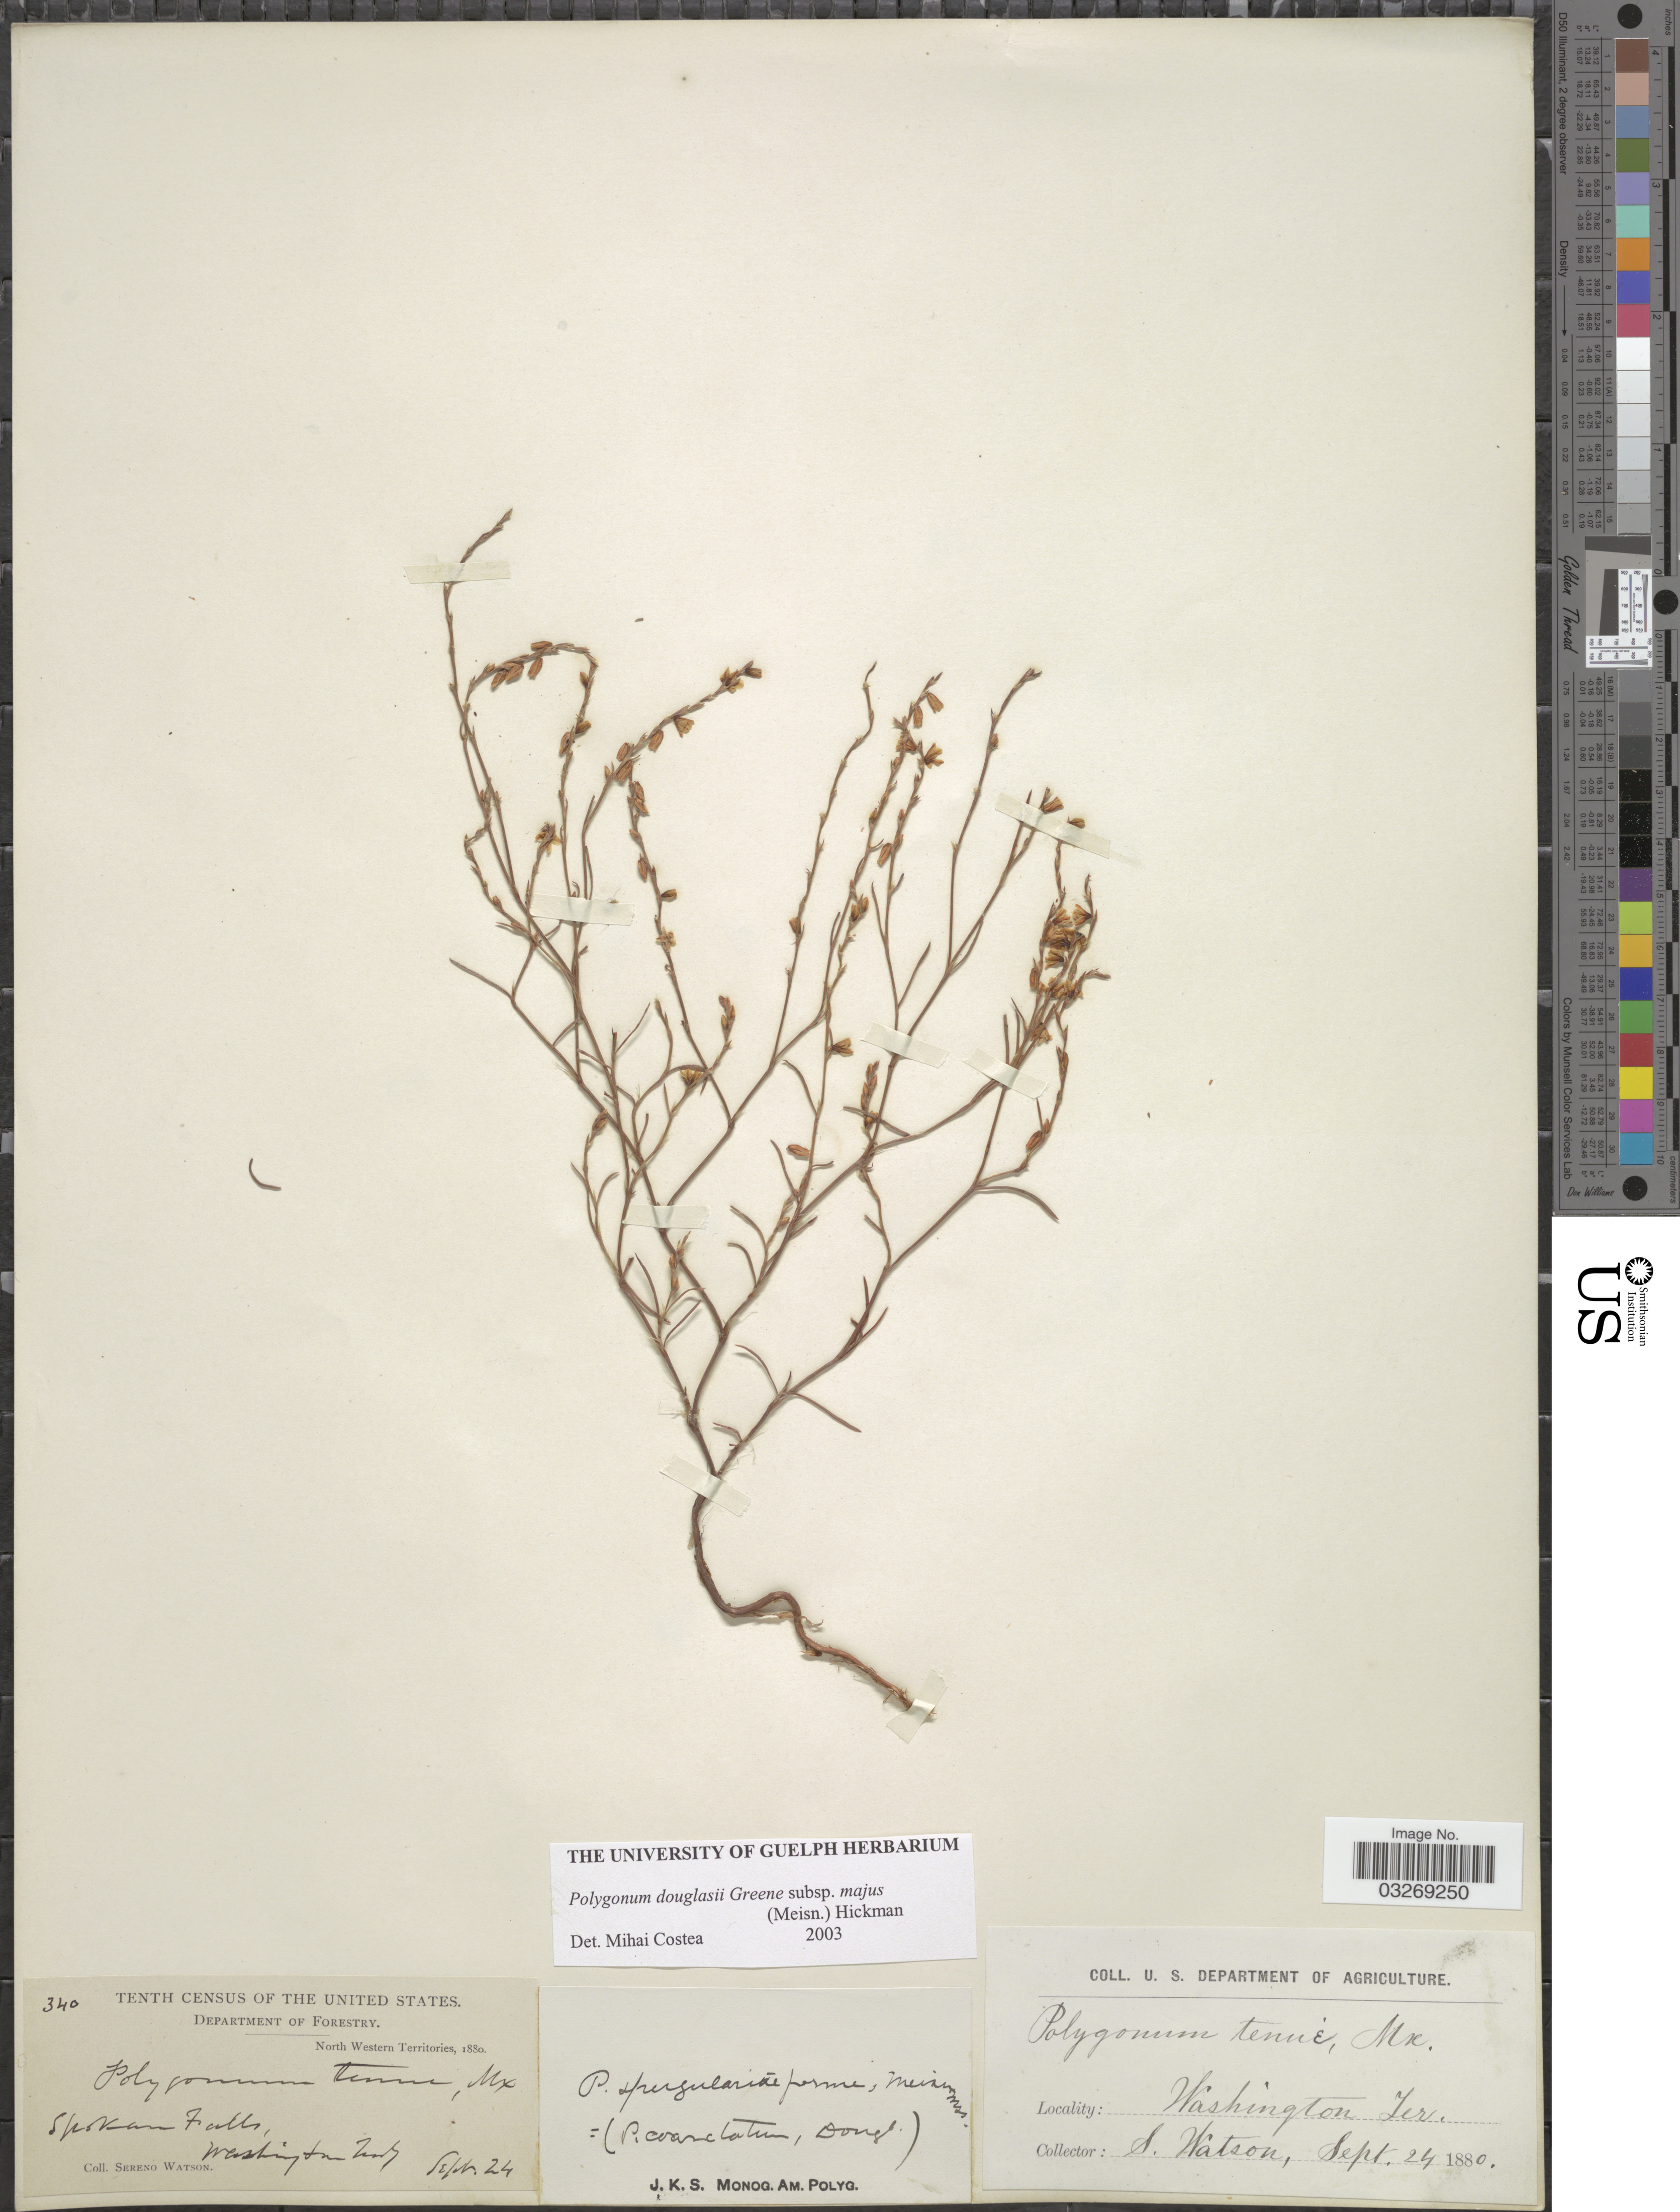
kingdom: Plantae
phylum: Tracheophyta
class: Magnoliopsida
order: Caryophyllales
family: Polygonaceae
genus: Polygonum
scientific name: Polygonum douglasii subsp. majus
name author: (Meisn.) Hickman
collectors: S. Watson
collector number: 340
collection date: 1880-09-24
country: United States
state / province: Washington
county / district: Spokane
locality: Spokane Falls, Washington Terr.